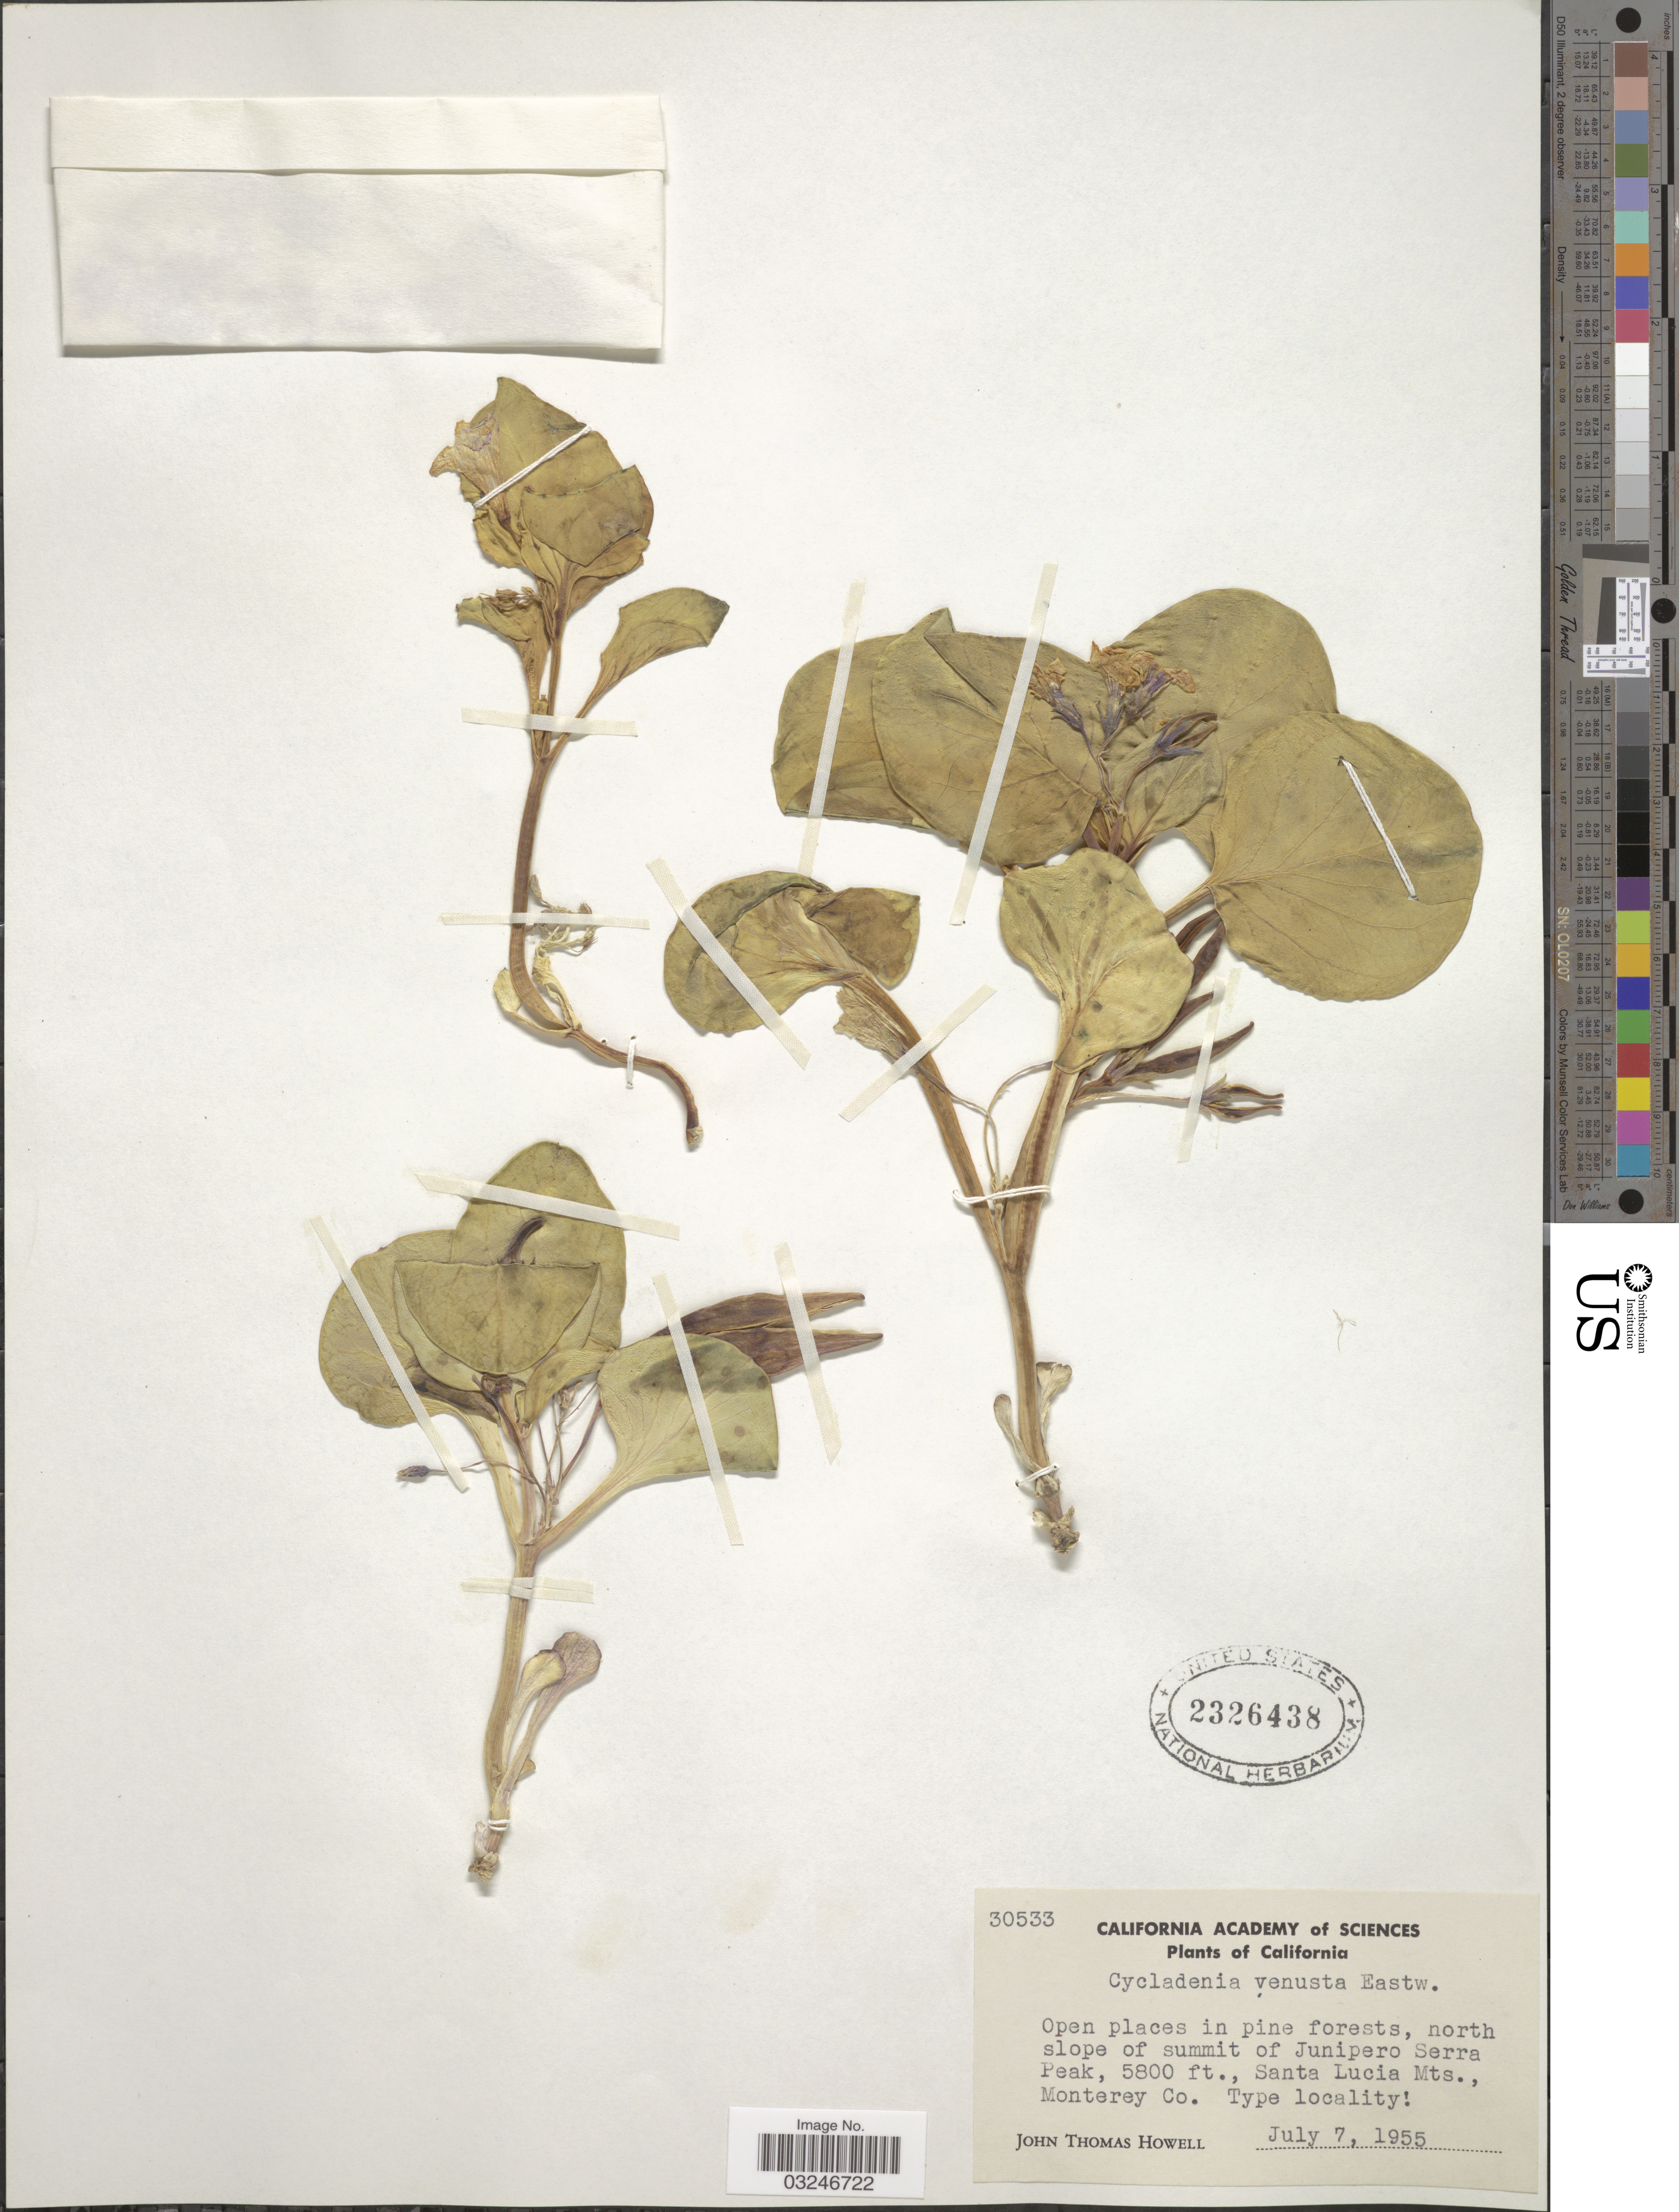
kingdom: Plantae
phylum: Tracheophyta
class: Magnoliopsida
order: Gentianales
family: Apocynaceae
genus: Cycladenia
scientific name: Cycladenia venusta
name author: Eastw.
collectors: J. T. Howell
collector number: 30533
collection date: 1955-07-07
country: United States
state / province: California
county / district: Monterey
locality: North slope of summit of Junipero Serra Peak, Santa Lucia Mts., Monterey Co.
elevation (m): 1768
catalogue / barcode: US 2326438